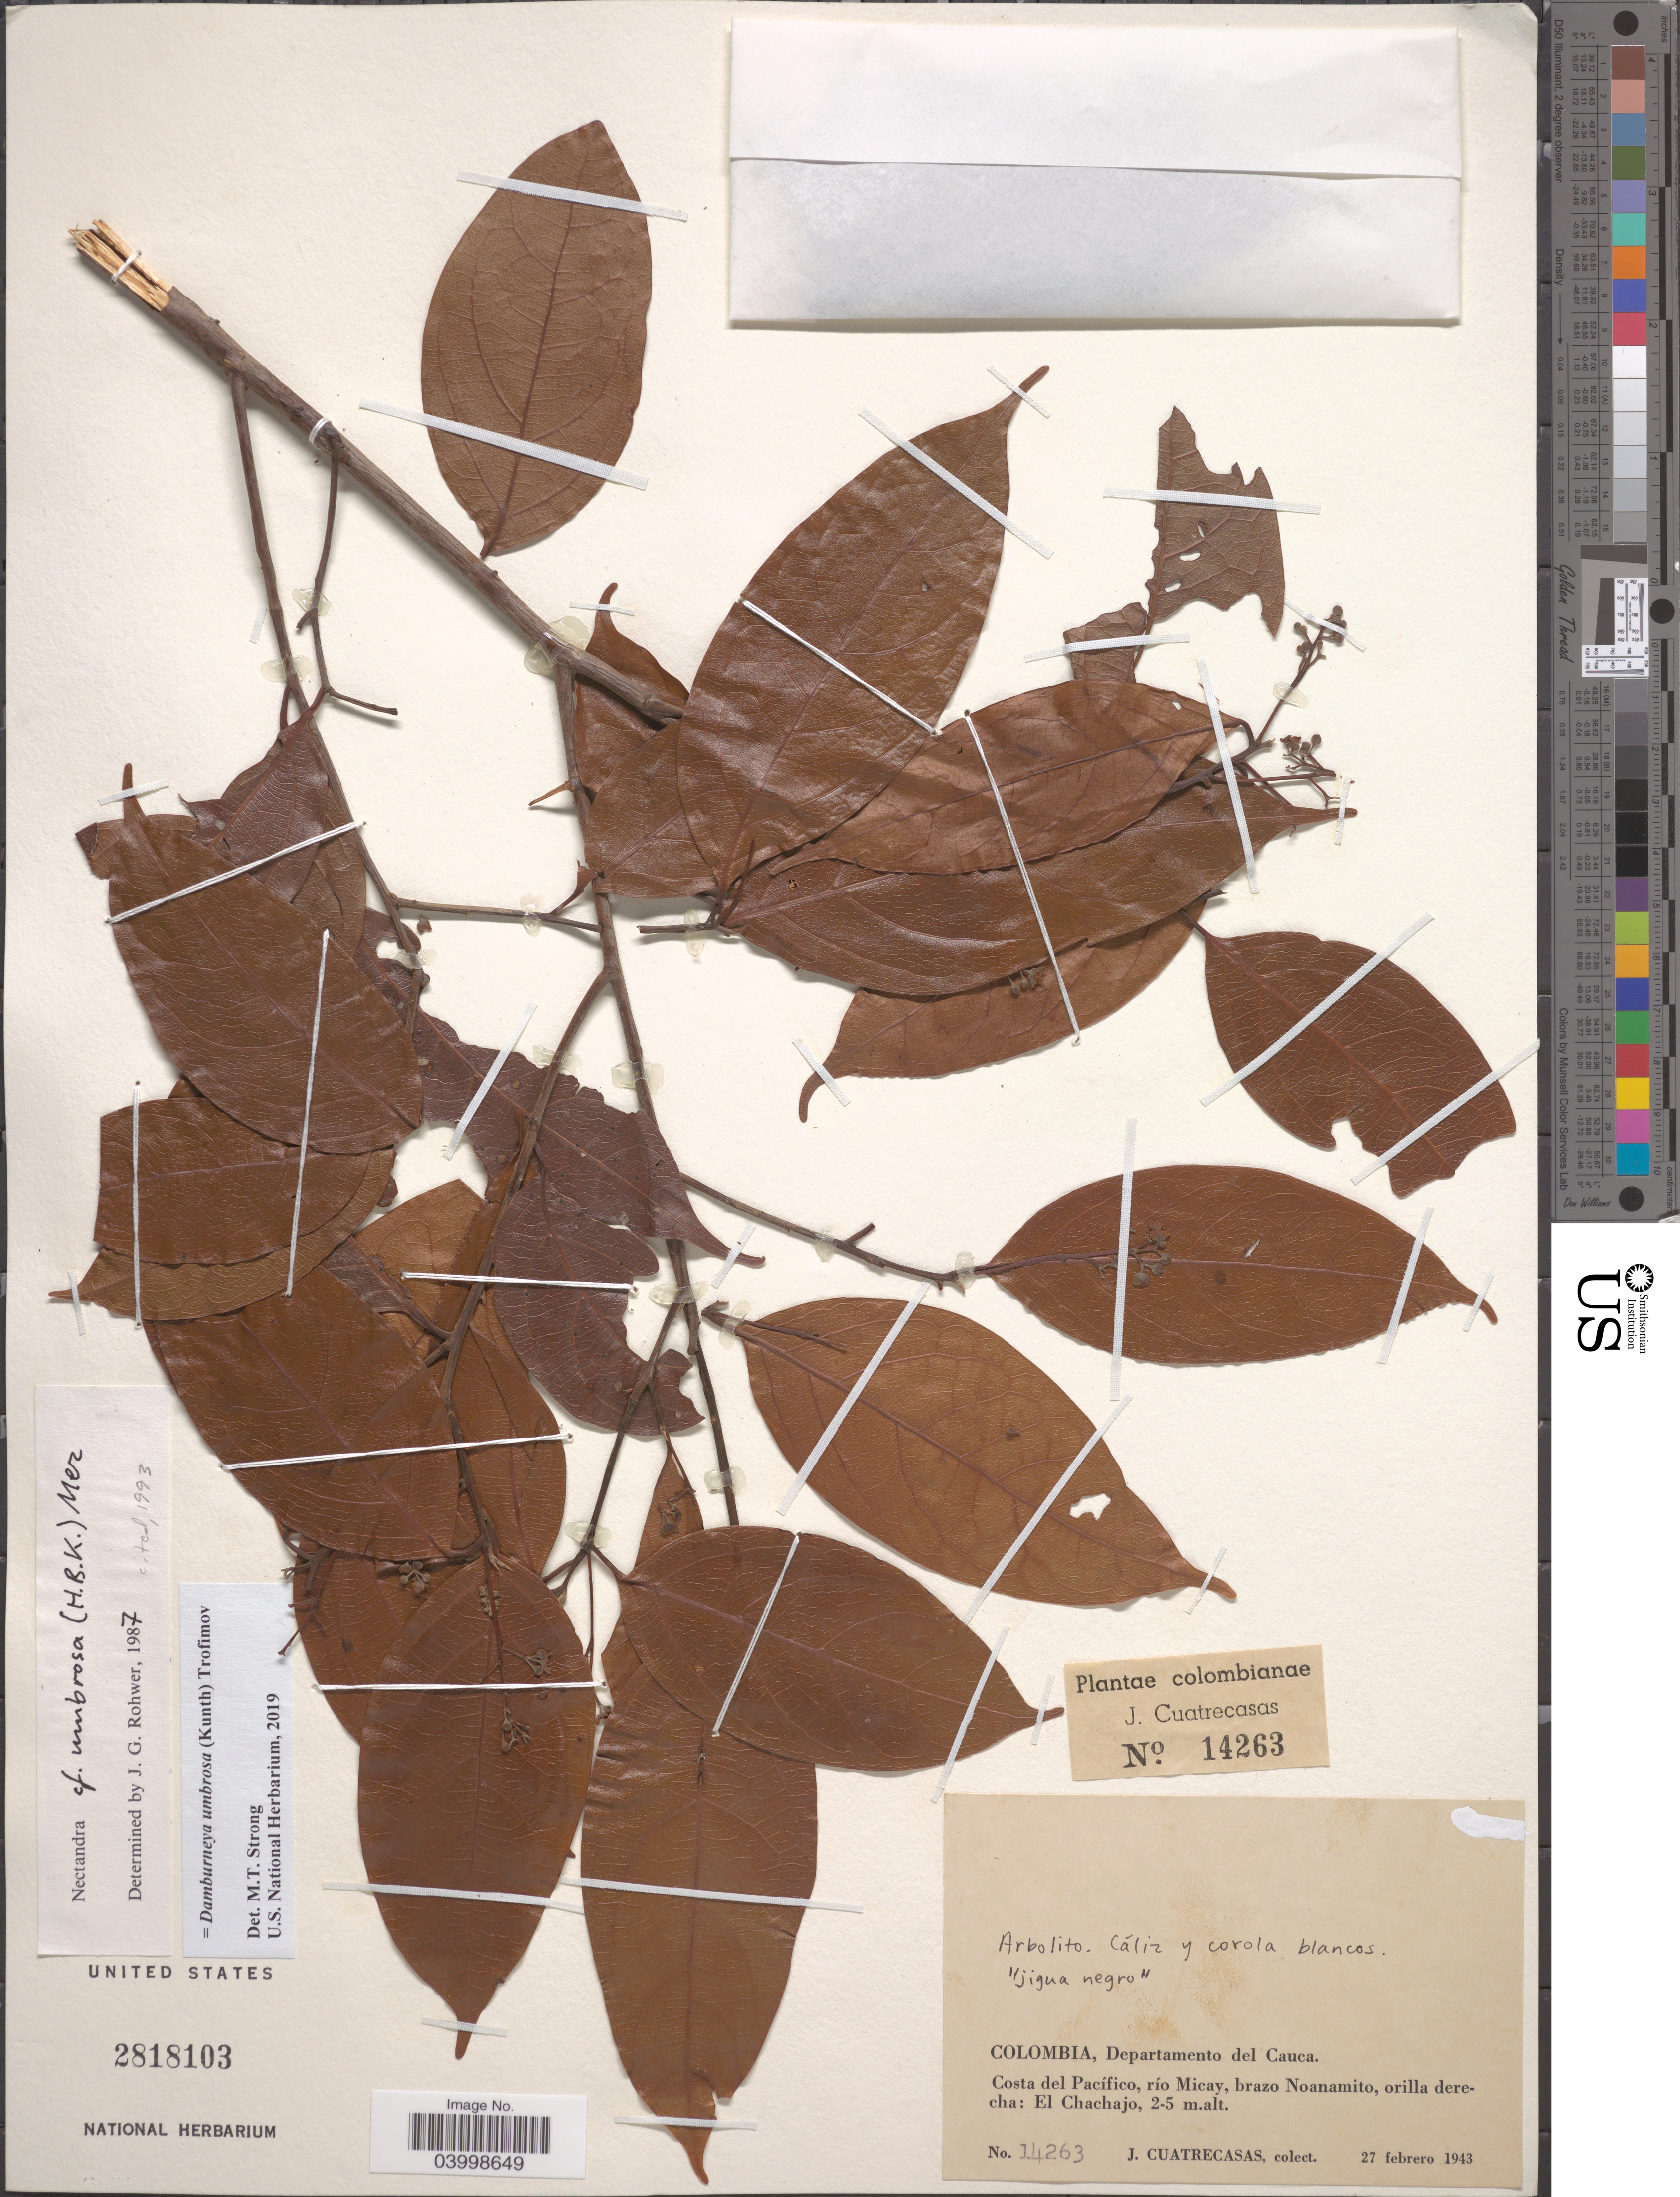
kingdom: Plantae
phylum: Tracheophyta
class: Magnoliopsida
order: Laurales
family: Lauraceae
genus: Damburneya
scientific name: Damburneya umbrosa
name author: (Kunth) Trofimov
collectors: J. Cuatrecasas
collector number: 14263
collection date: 1943-02-27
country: Colombia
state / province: Cauca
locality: Departamento del Cauca. Costa del Pacífico, río Micay, brazo Noanamito, orilla derecha: El Chachajo.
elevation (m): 2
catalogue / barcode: US 2818103